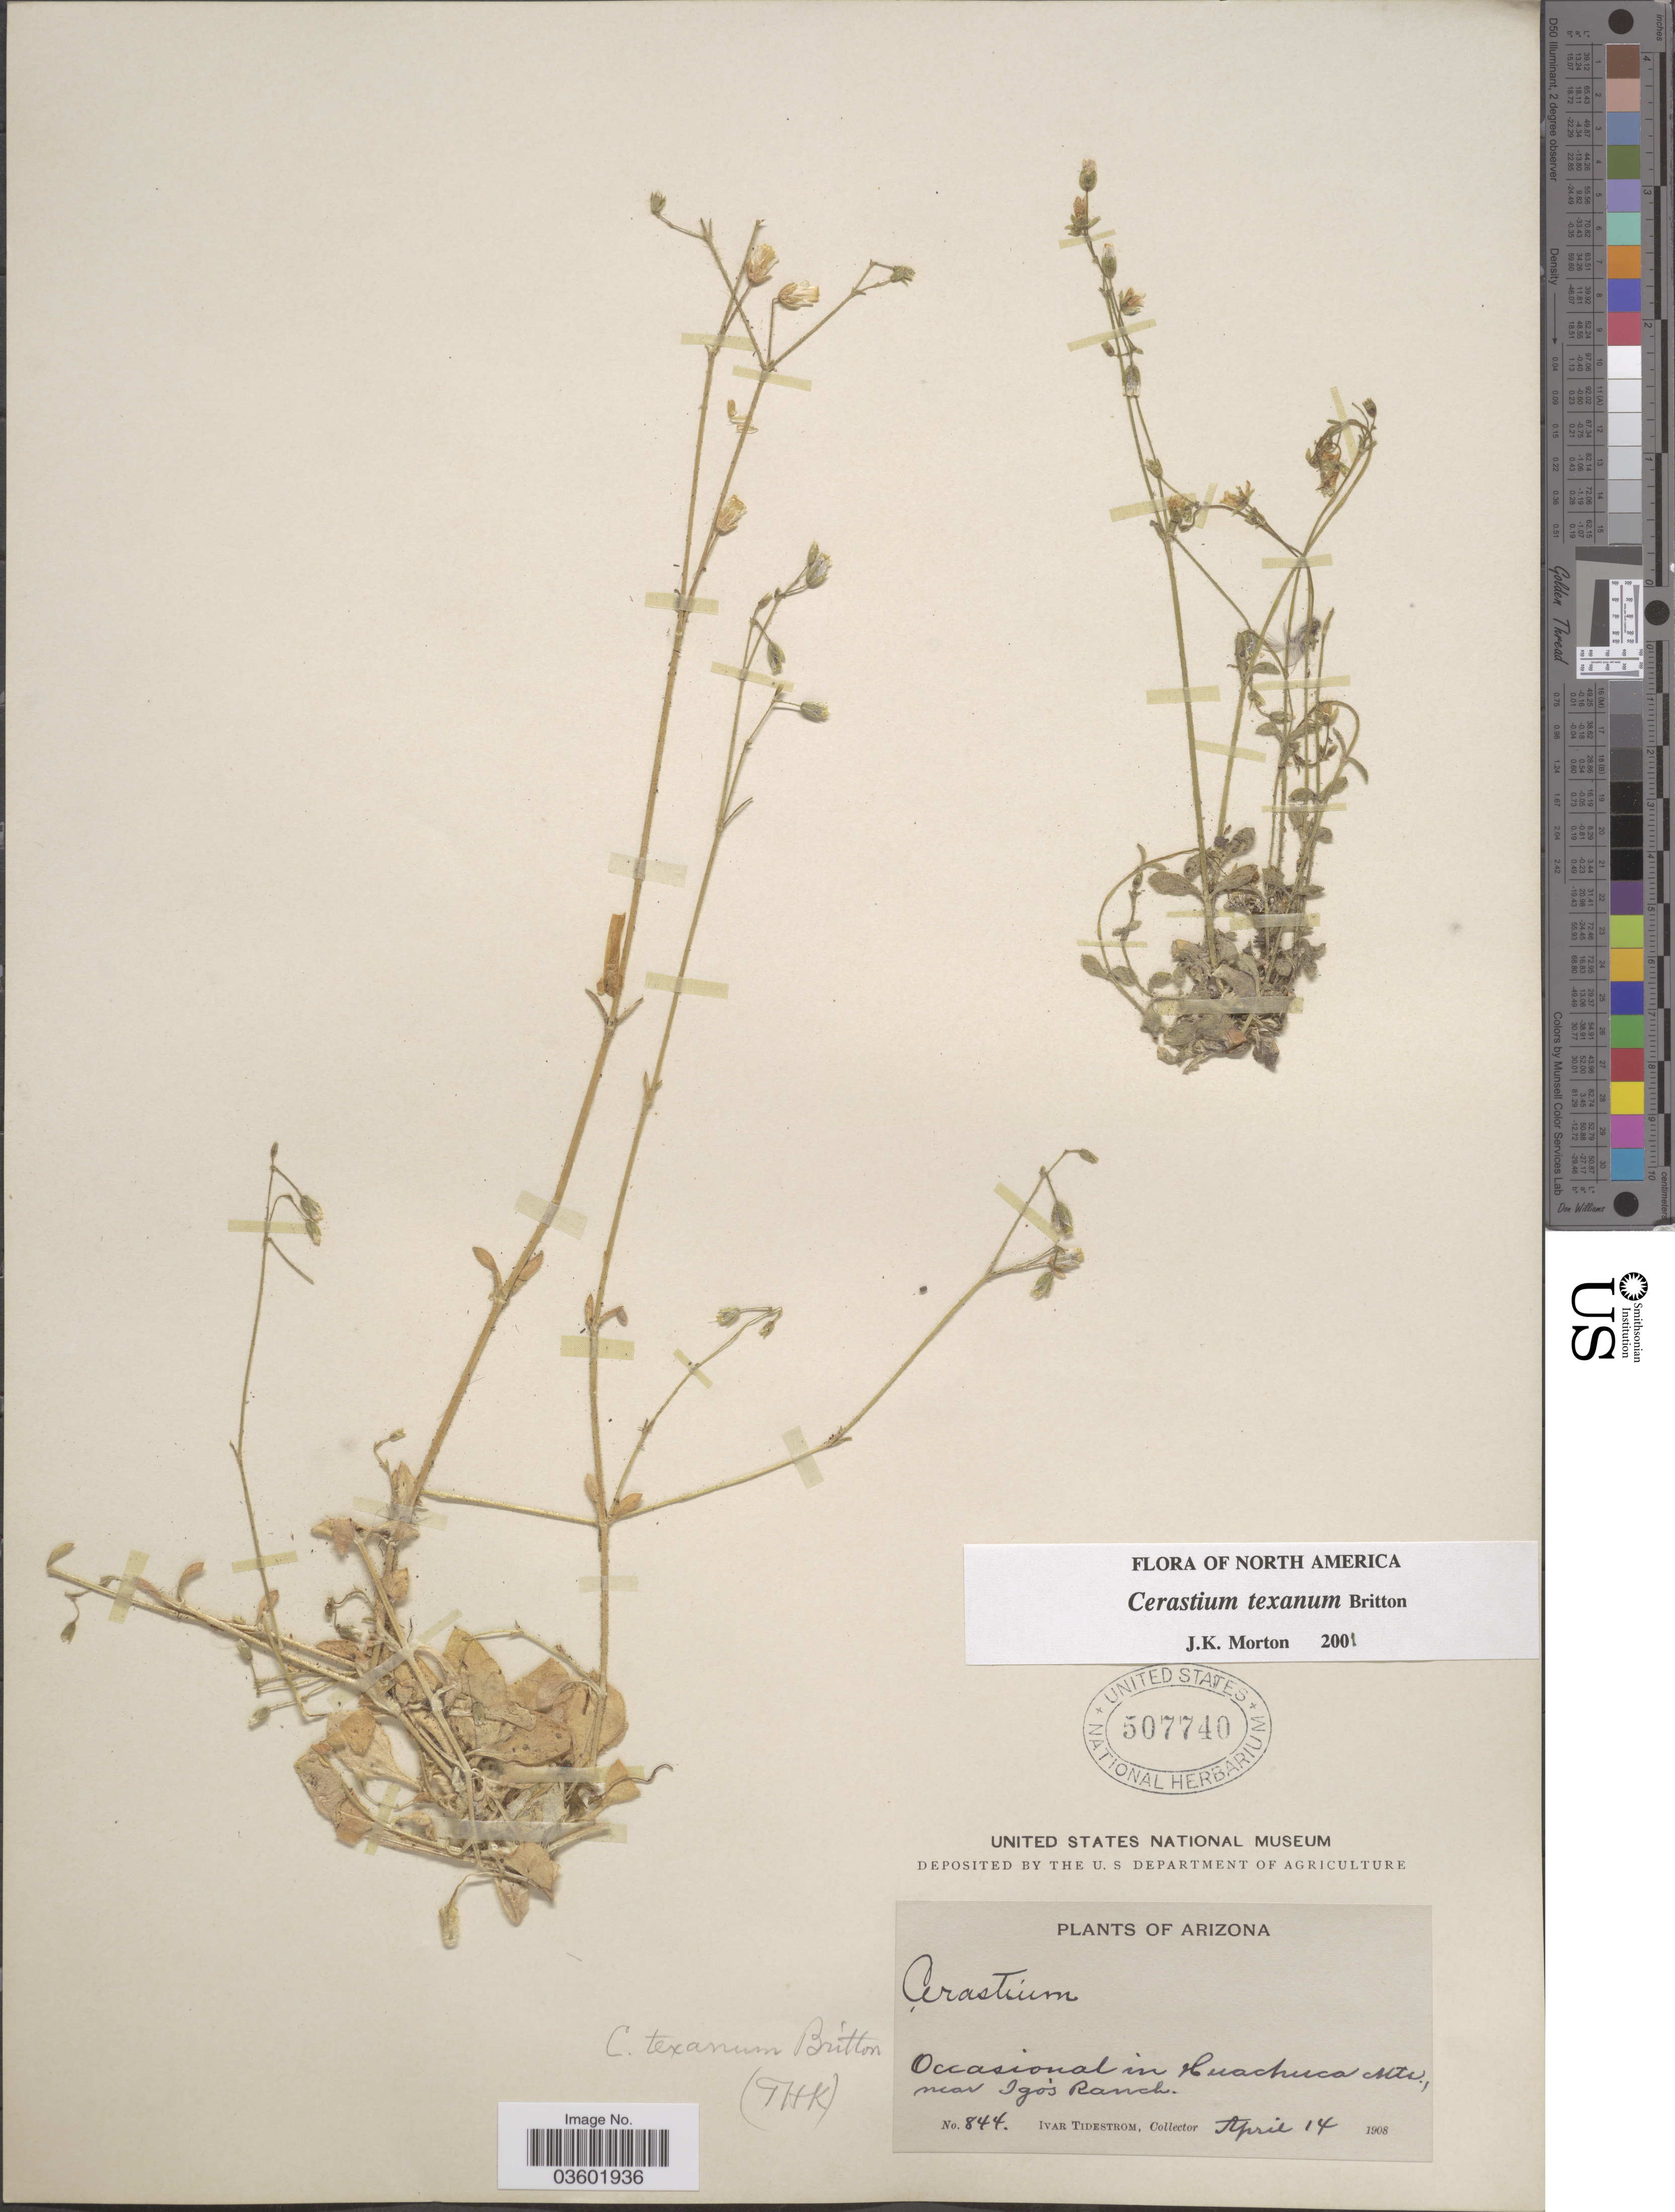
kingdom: Plantae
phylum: Tracheophyta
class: Magnoliopsida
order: Caryophyllales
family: Caryophyllaceae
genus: Cerastium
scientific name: Cerastium texanum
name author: Britton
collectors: I. F. Tidestrom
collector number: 844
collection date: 1908-04-14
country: United States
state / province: Arizona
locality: In Huachuca Mts., near Igo's Ranch.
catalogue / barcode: US 507740